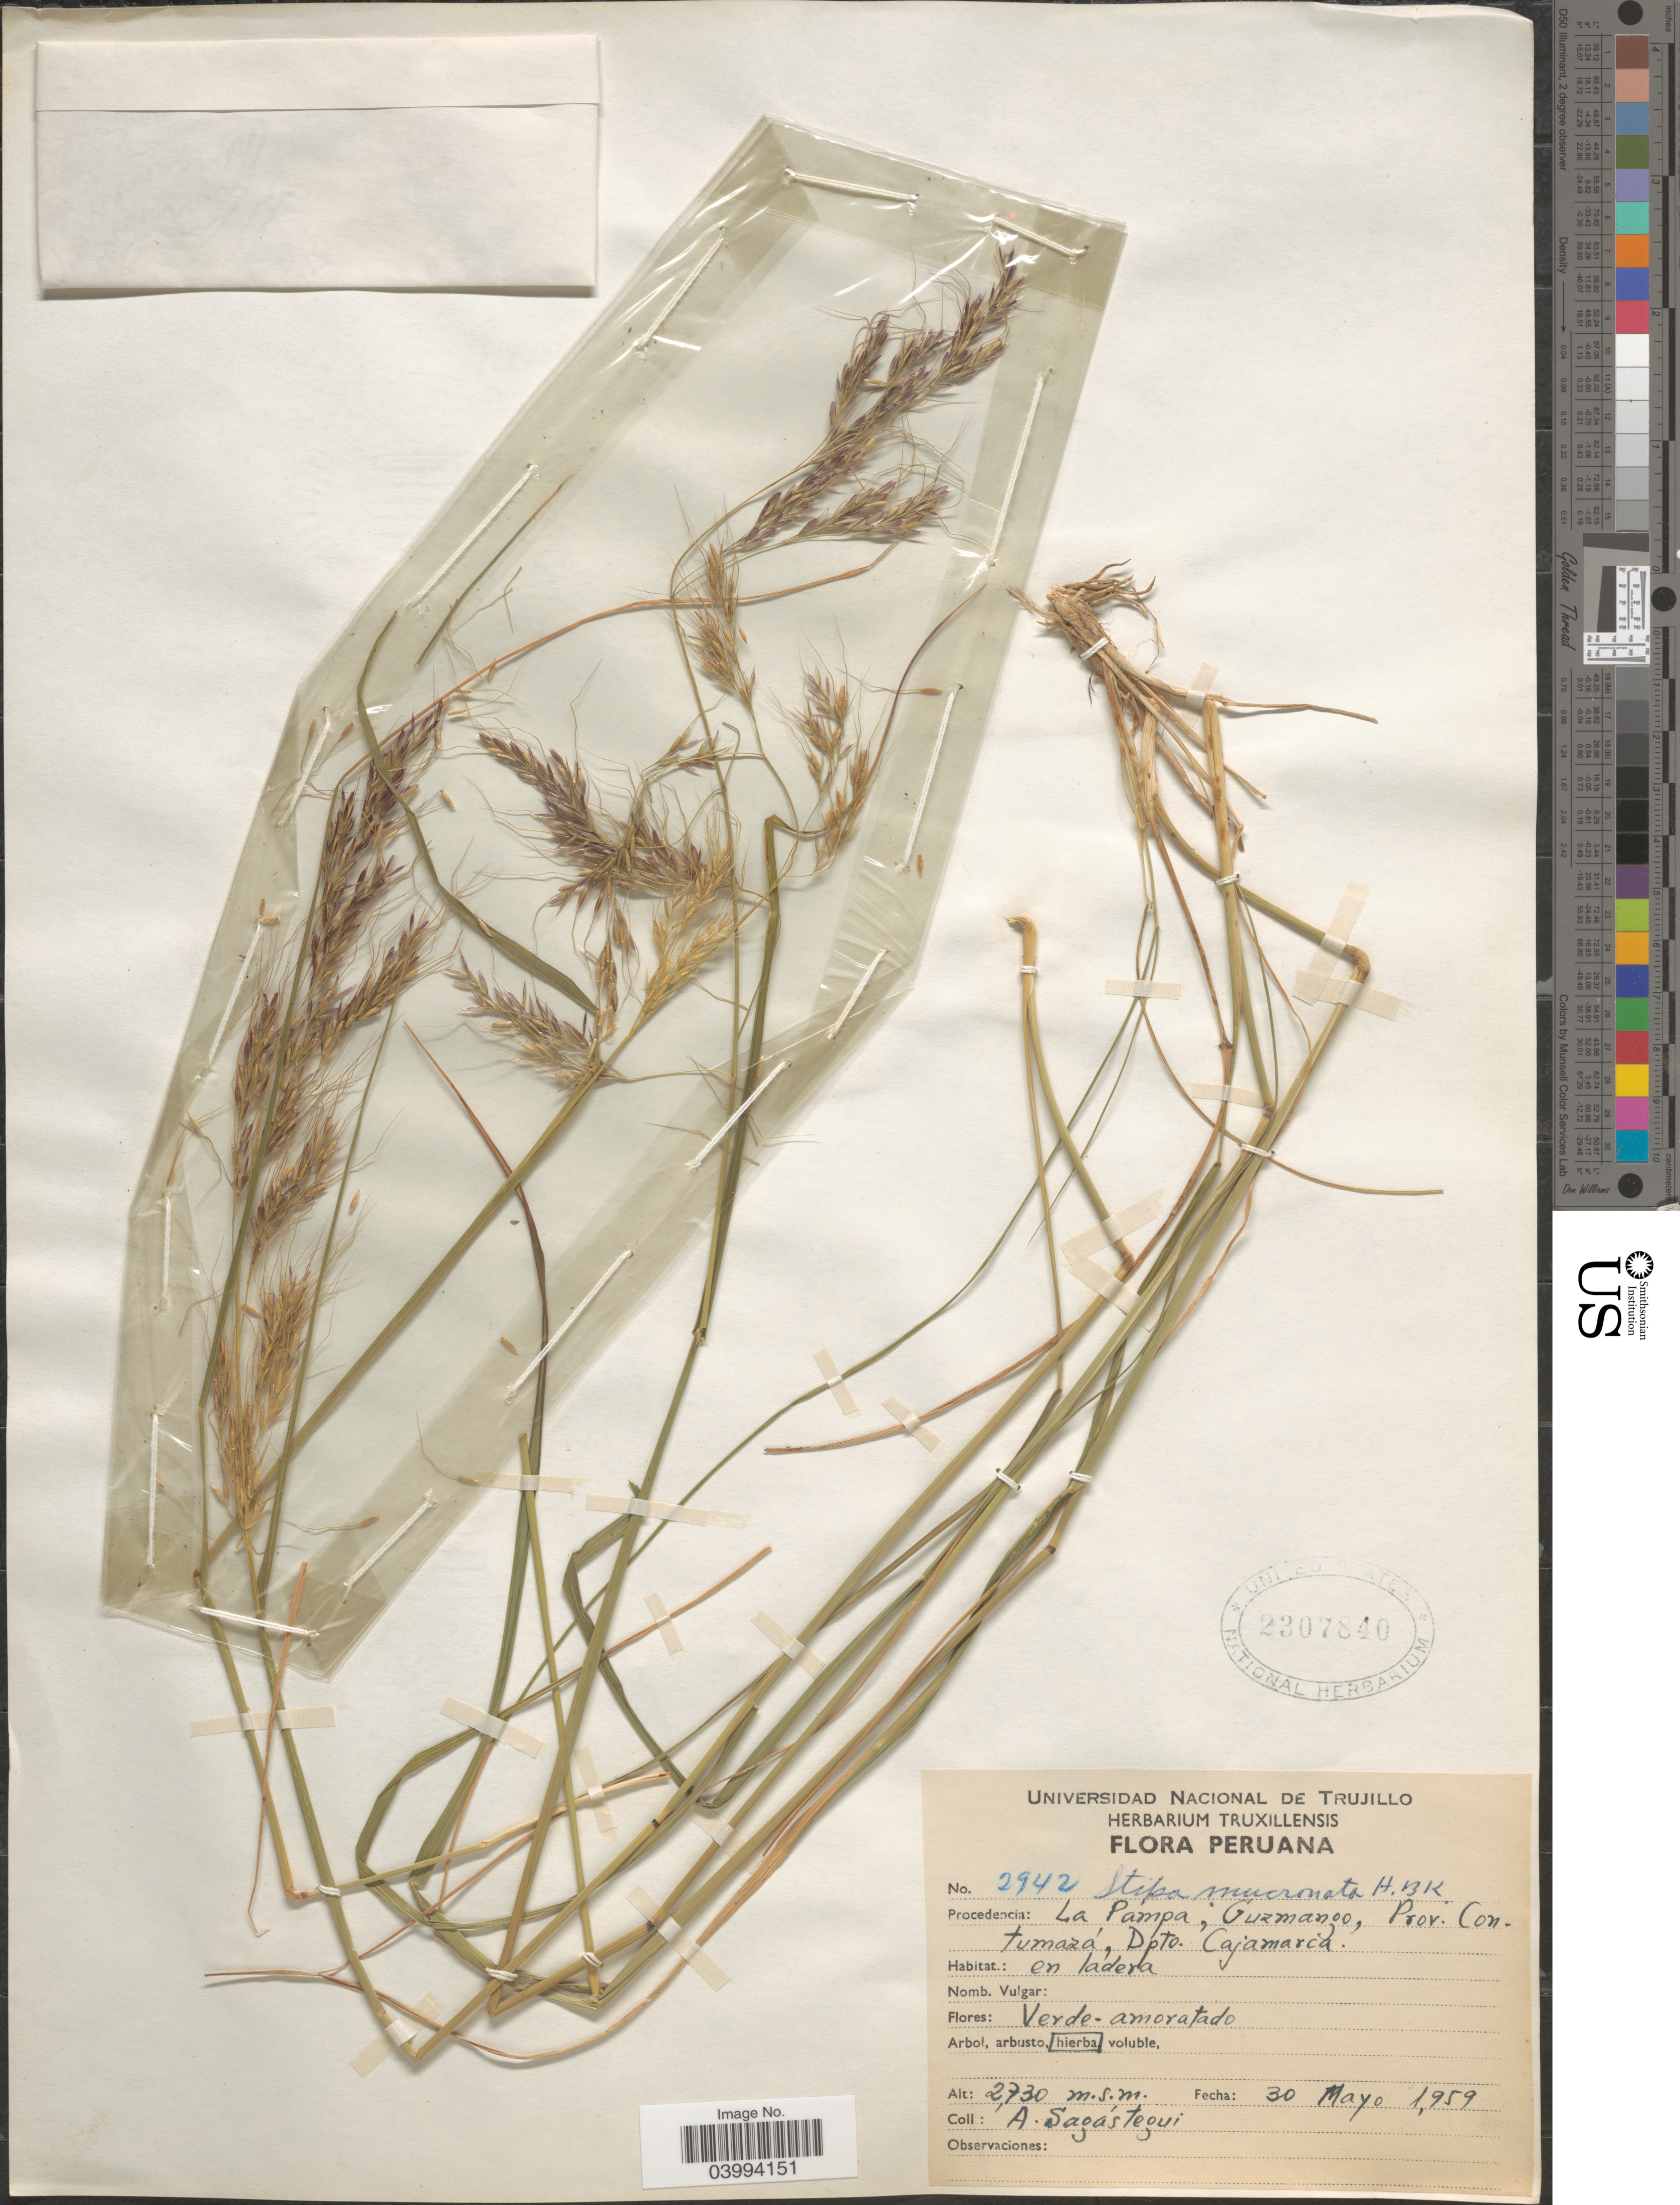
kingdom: Plantae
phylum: Tracheophyta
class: Liliopsida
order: Poales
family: Poaceae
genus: Nassella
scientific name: Nassella mucronata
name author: (Kunth) R.W. Pohl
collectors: A. Sagastegui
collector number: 2942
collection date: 1959-05-30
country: Peru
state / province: Cajamarca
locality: Procedencia: La Pampa, Guzmango, Prov. Contumazá, Dpto. Cajamarca.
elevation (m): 2730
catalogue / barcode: US 2307840